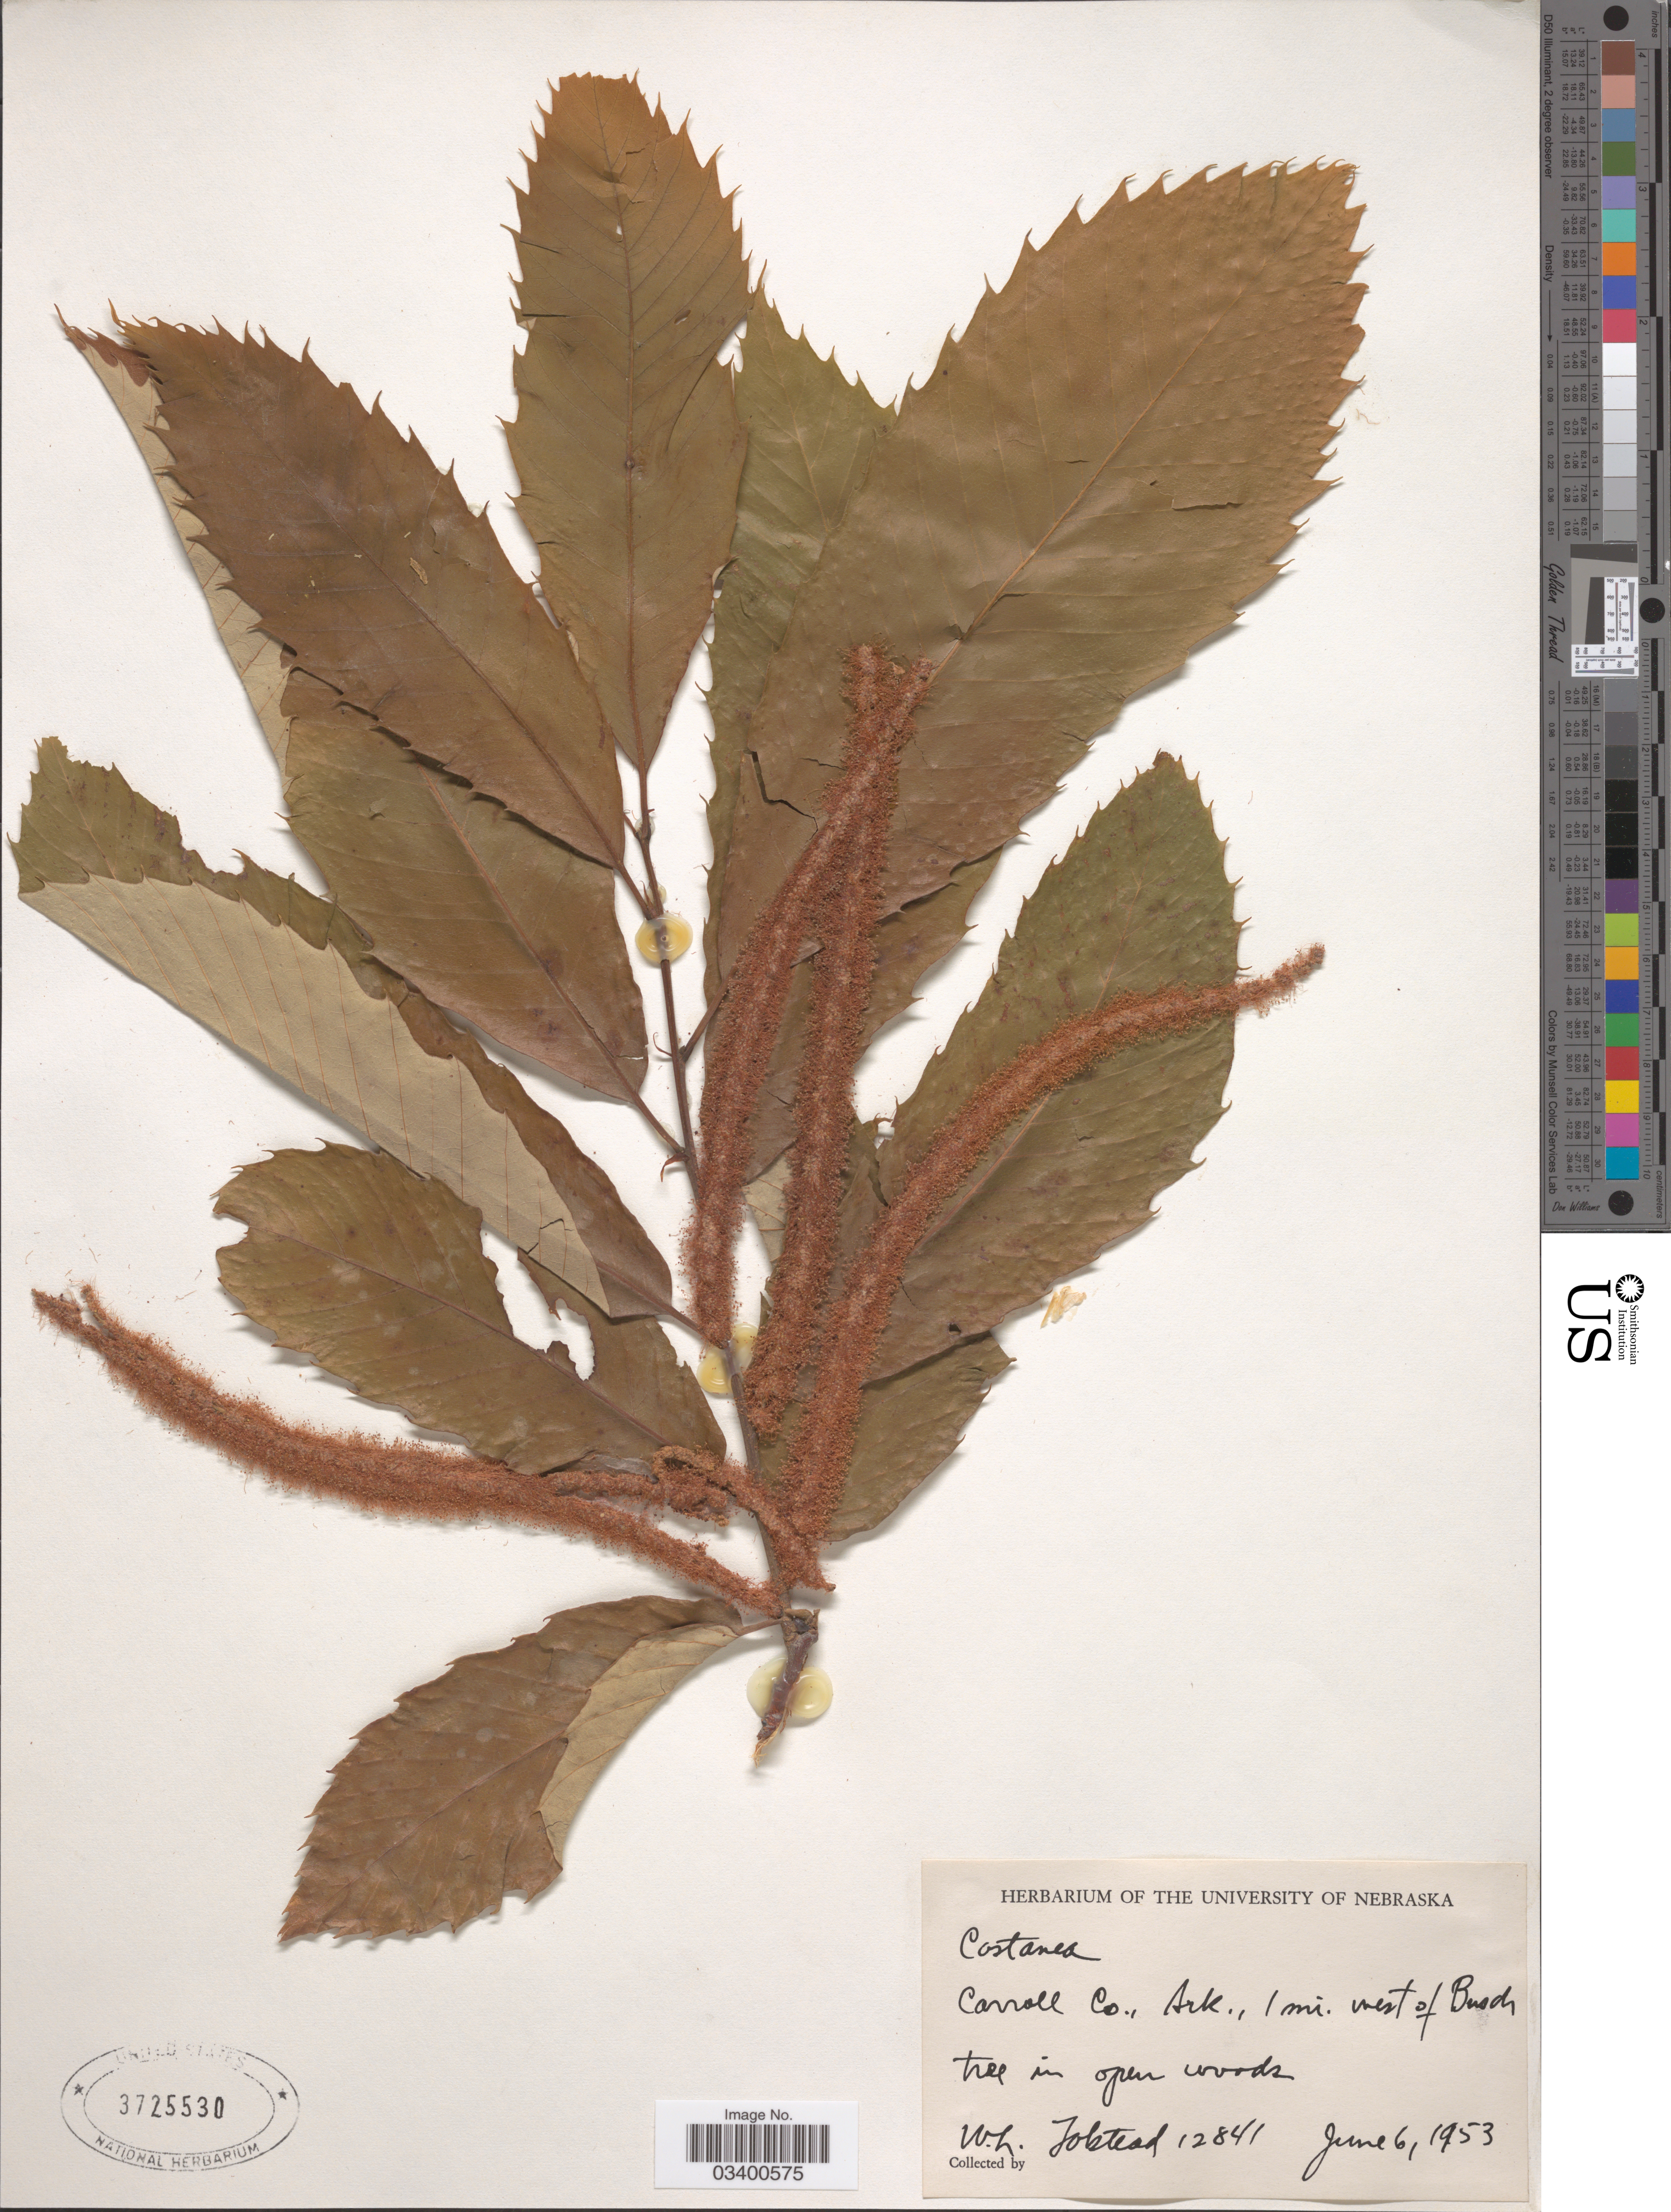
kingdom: Plantae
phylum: Tracheophyta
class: Magnoliopsida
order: Fagales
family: Fagaceae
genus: Castanea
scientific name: Castanea sp.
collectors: W. Tolstead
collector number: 12841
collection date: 1953-06-06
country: United States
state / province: Arkansas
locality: Carroll Co., 1 mi. west of Busch.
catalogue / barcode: US 3725530